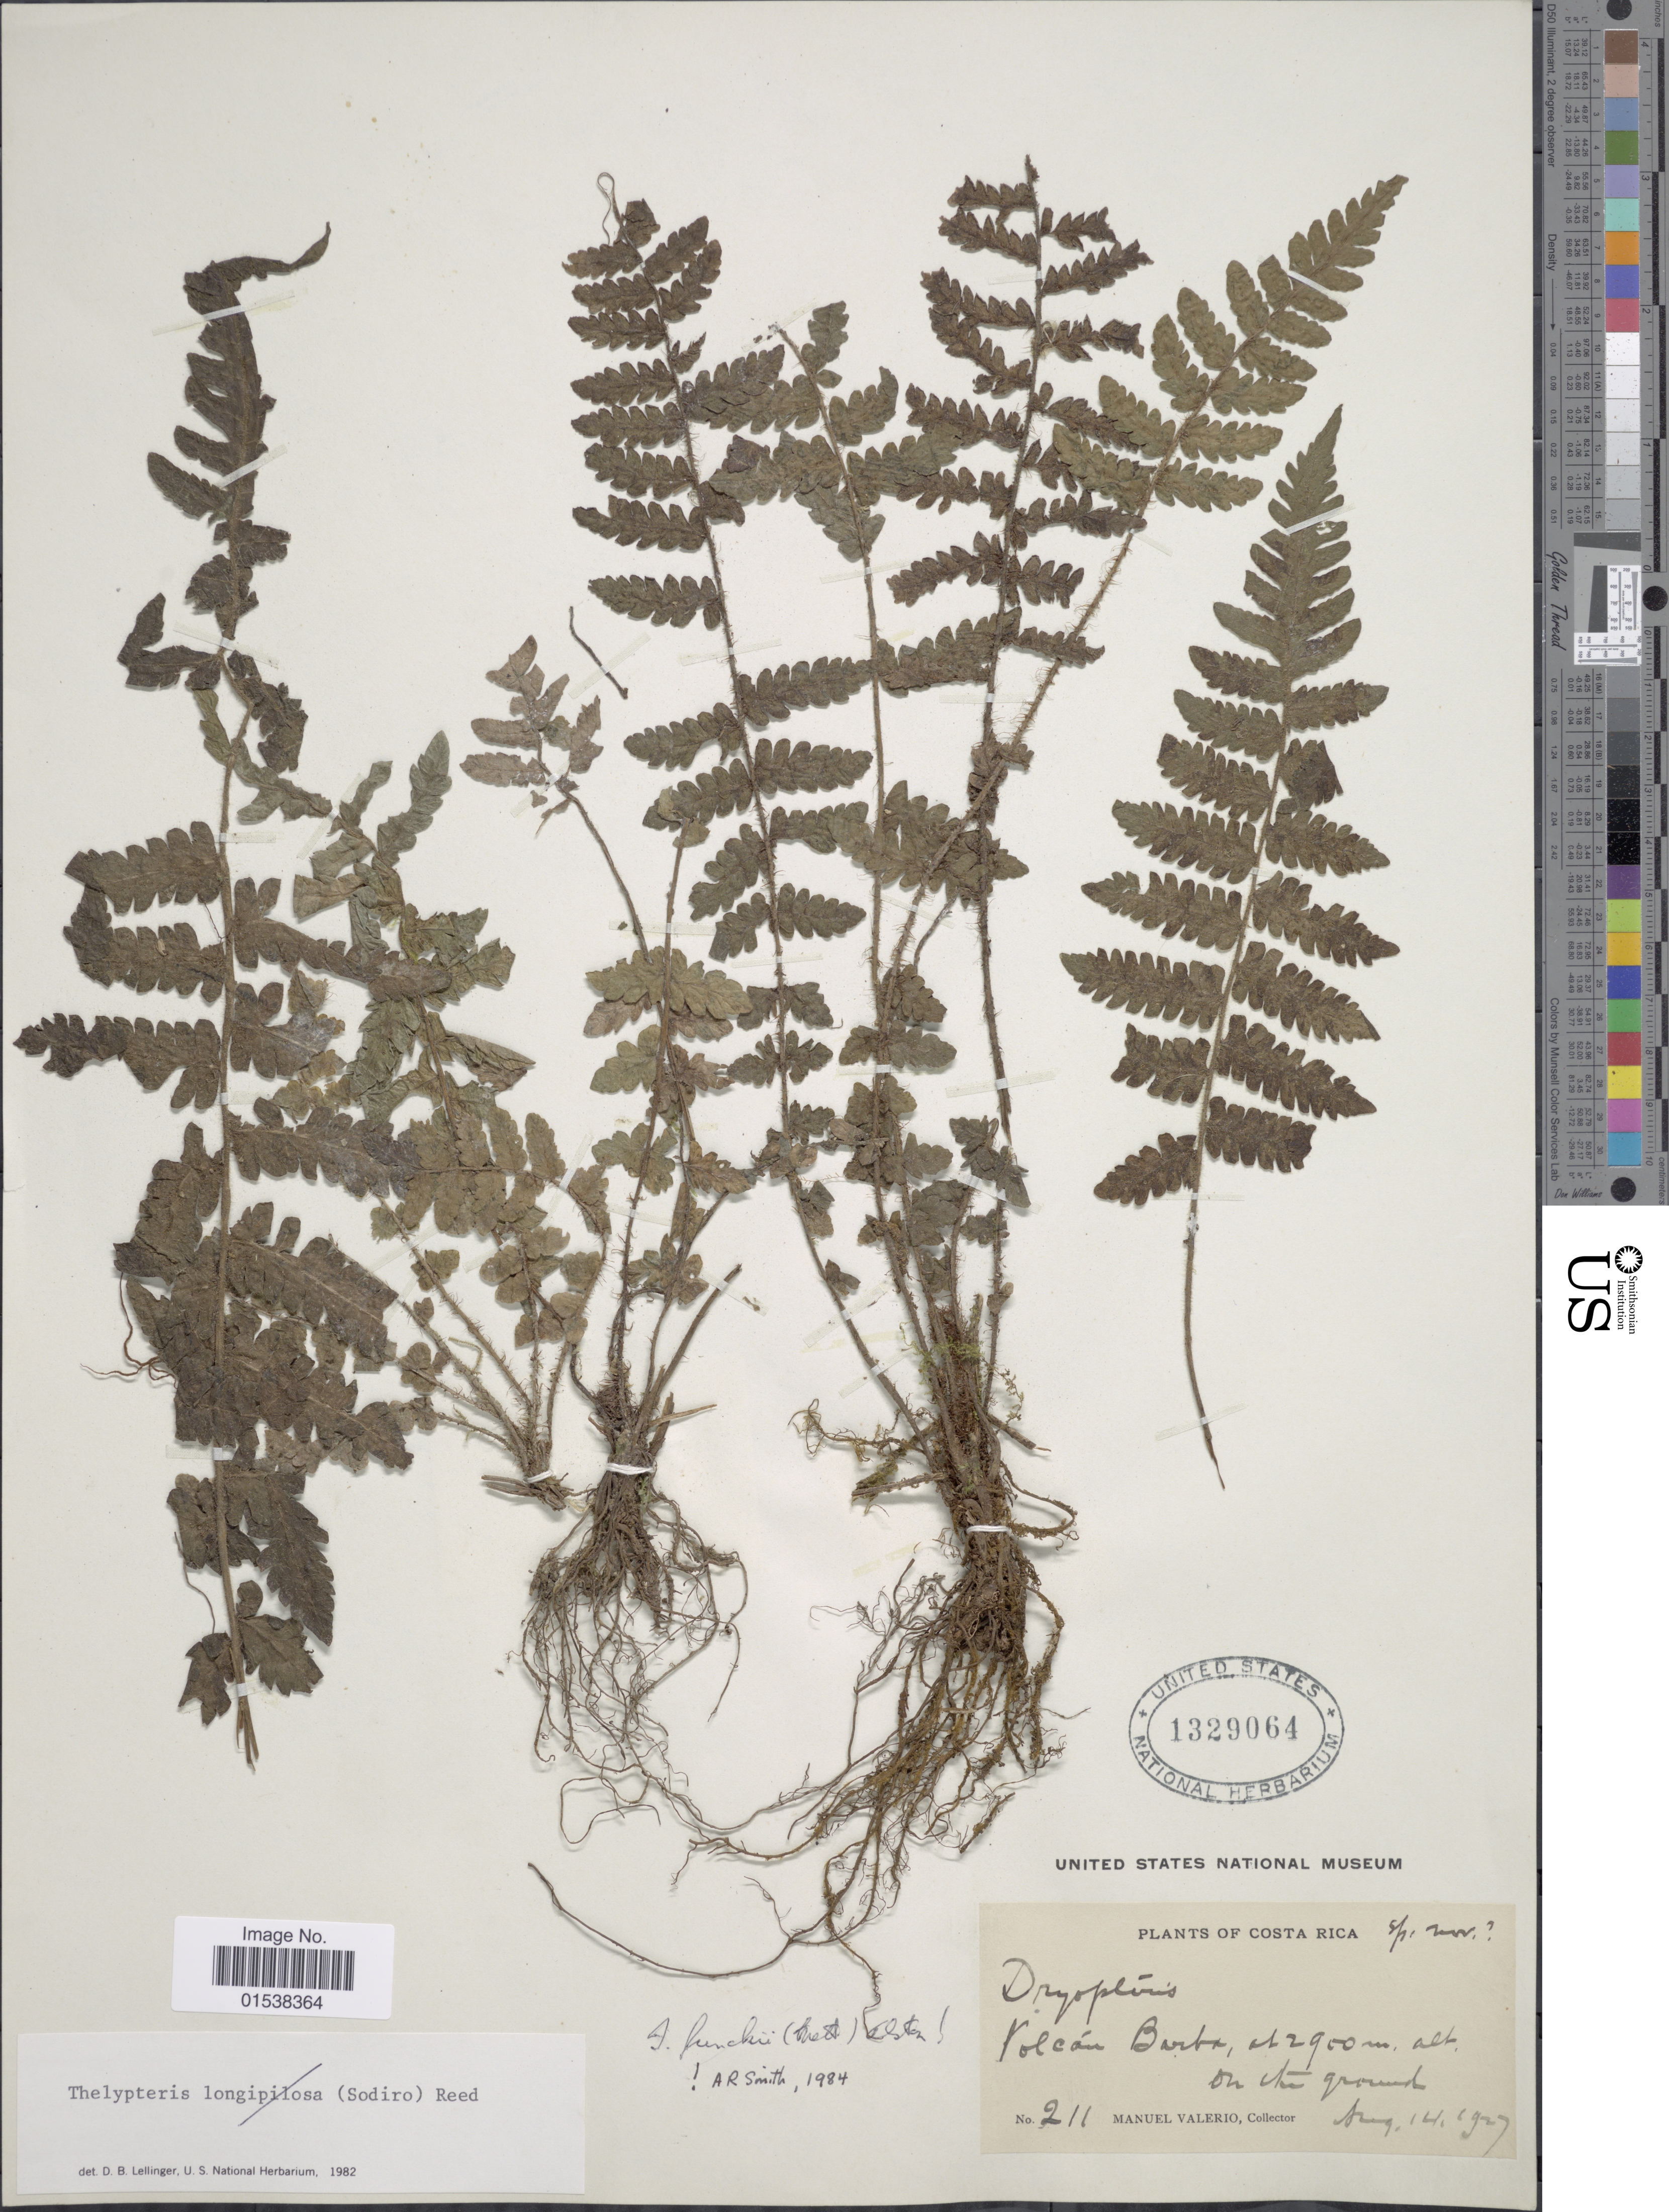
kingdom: Plantae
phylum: Tracheophyta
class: Polypodiopsida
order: Polypodiales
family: Thelypteridaceae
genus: Amauropelta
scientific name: Amauropelta funckii (Mett.) comb. nov., ined. 2015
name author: (Mett.)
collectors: M. Valerio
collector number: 211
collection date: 1927-08-14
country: Costa Rica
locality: Volcan Barba, on the ground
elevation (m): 2900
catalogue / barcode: US 1329064